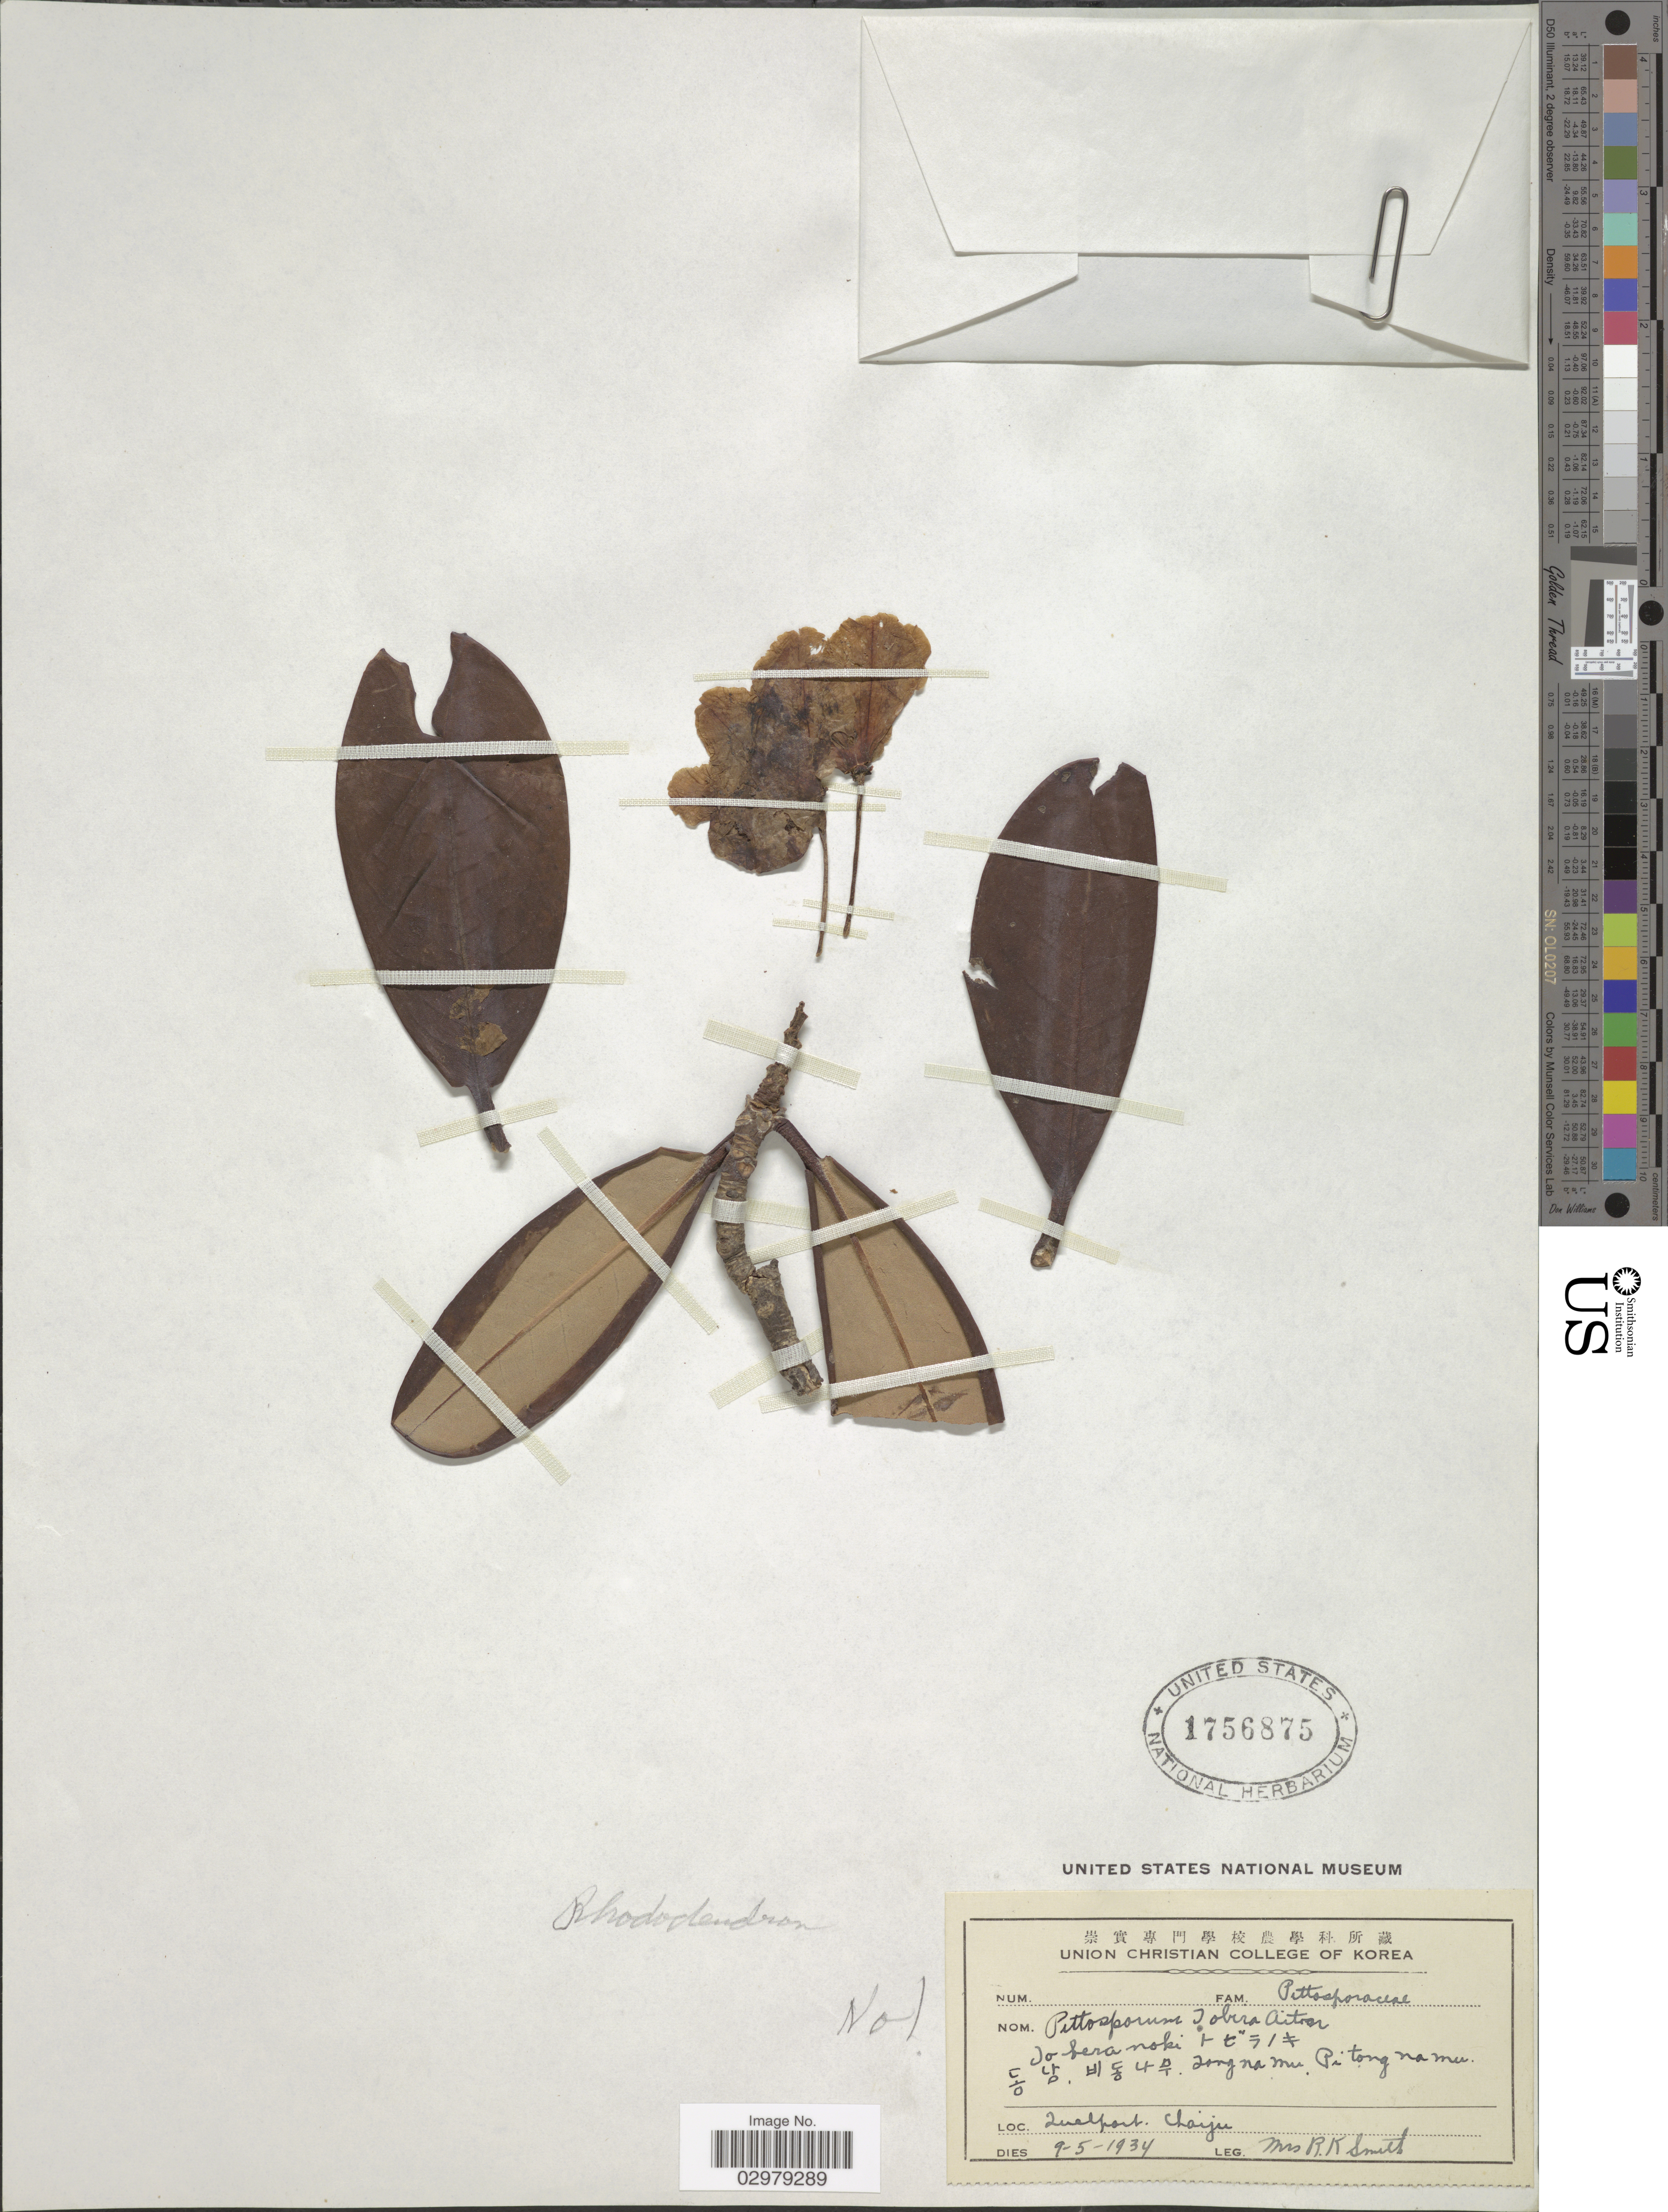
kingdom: Plantae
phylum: Tracheophyta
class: Magnoliopsida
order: Ericales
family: Ericaceae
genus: Rhododendron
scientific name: Rhododendron sp.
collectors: Mrs. R. K. Smith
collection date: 1934-05-09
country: South Korea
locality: Quelport, Chaiju.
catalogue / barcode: US 1756875